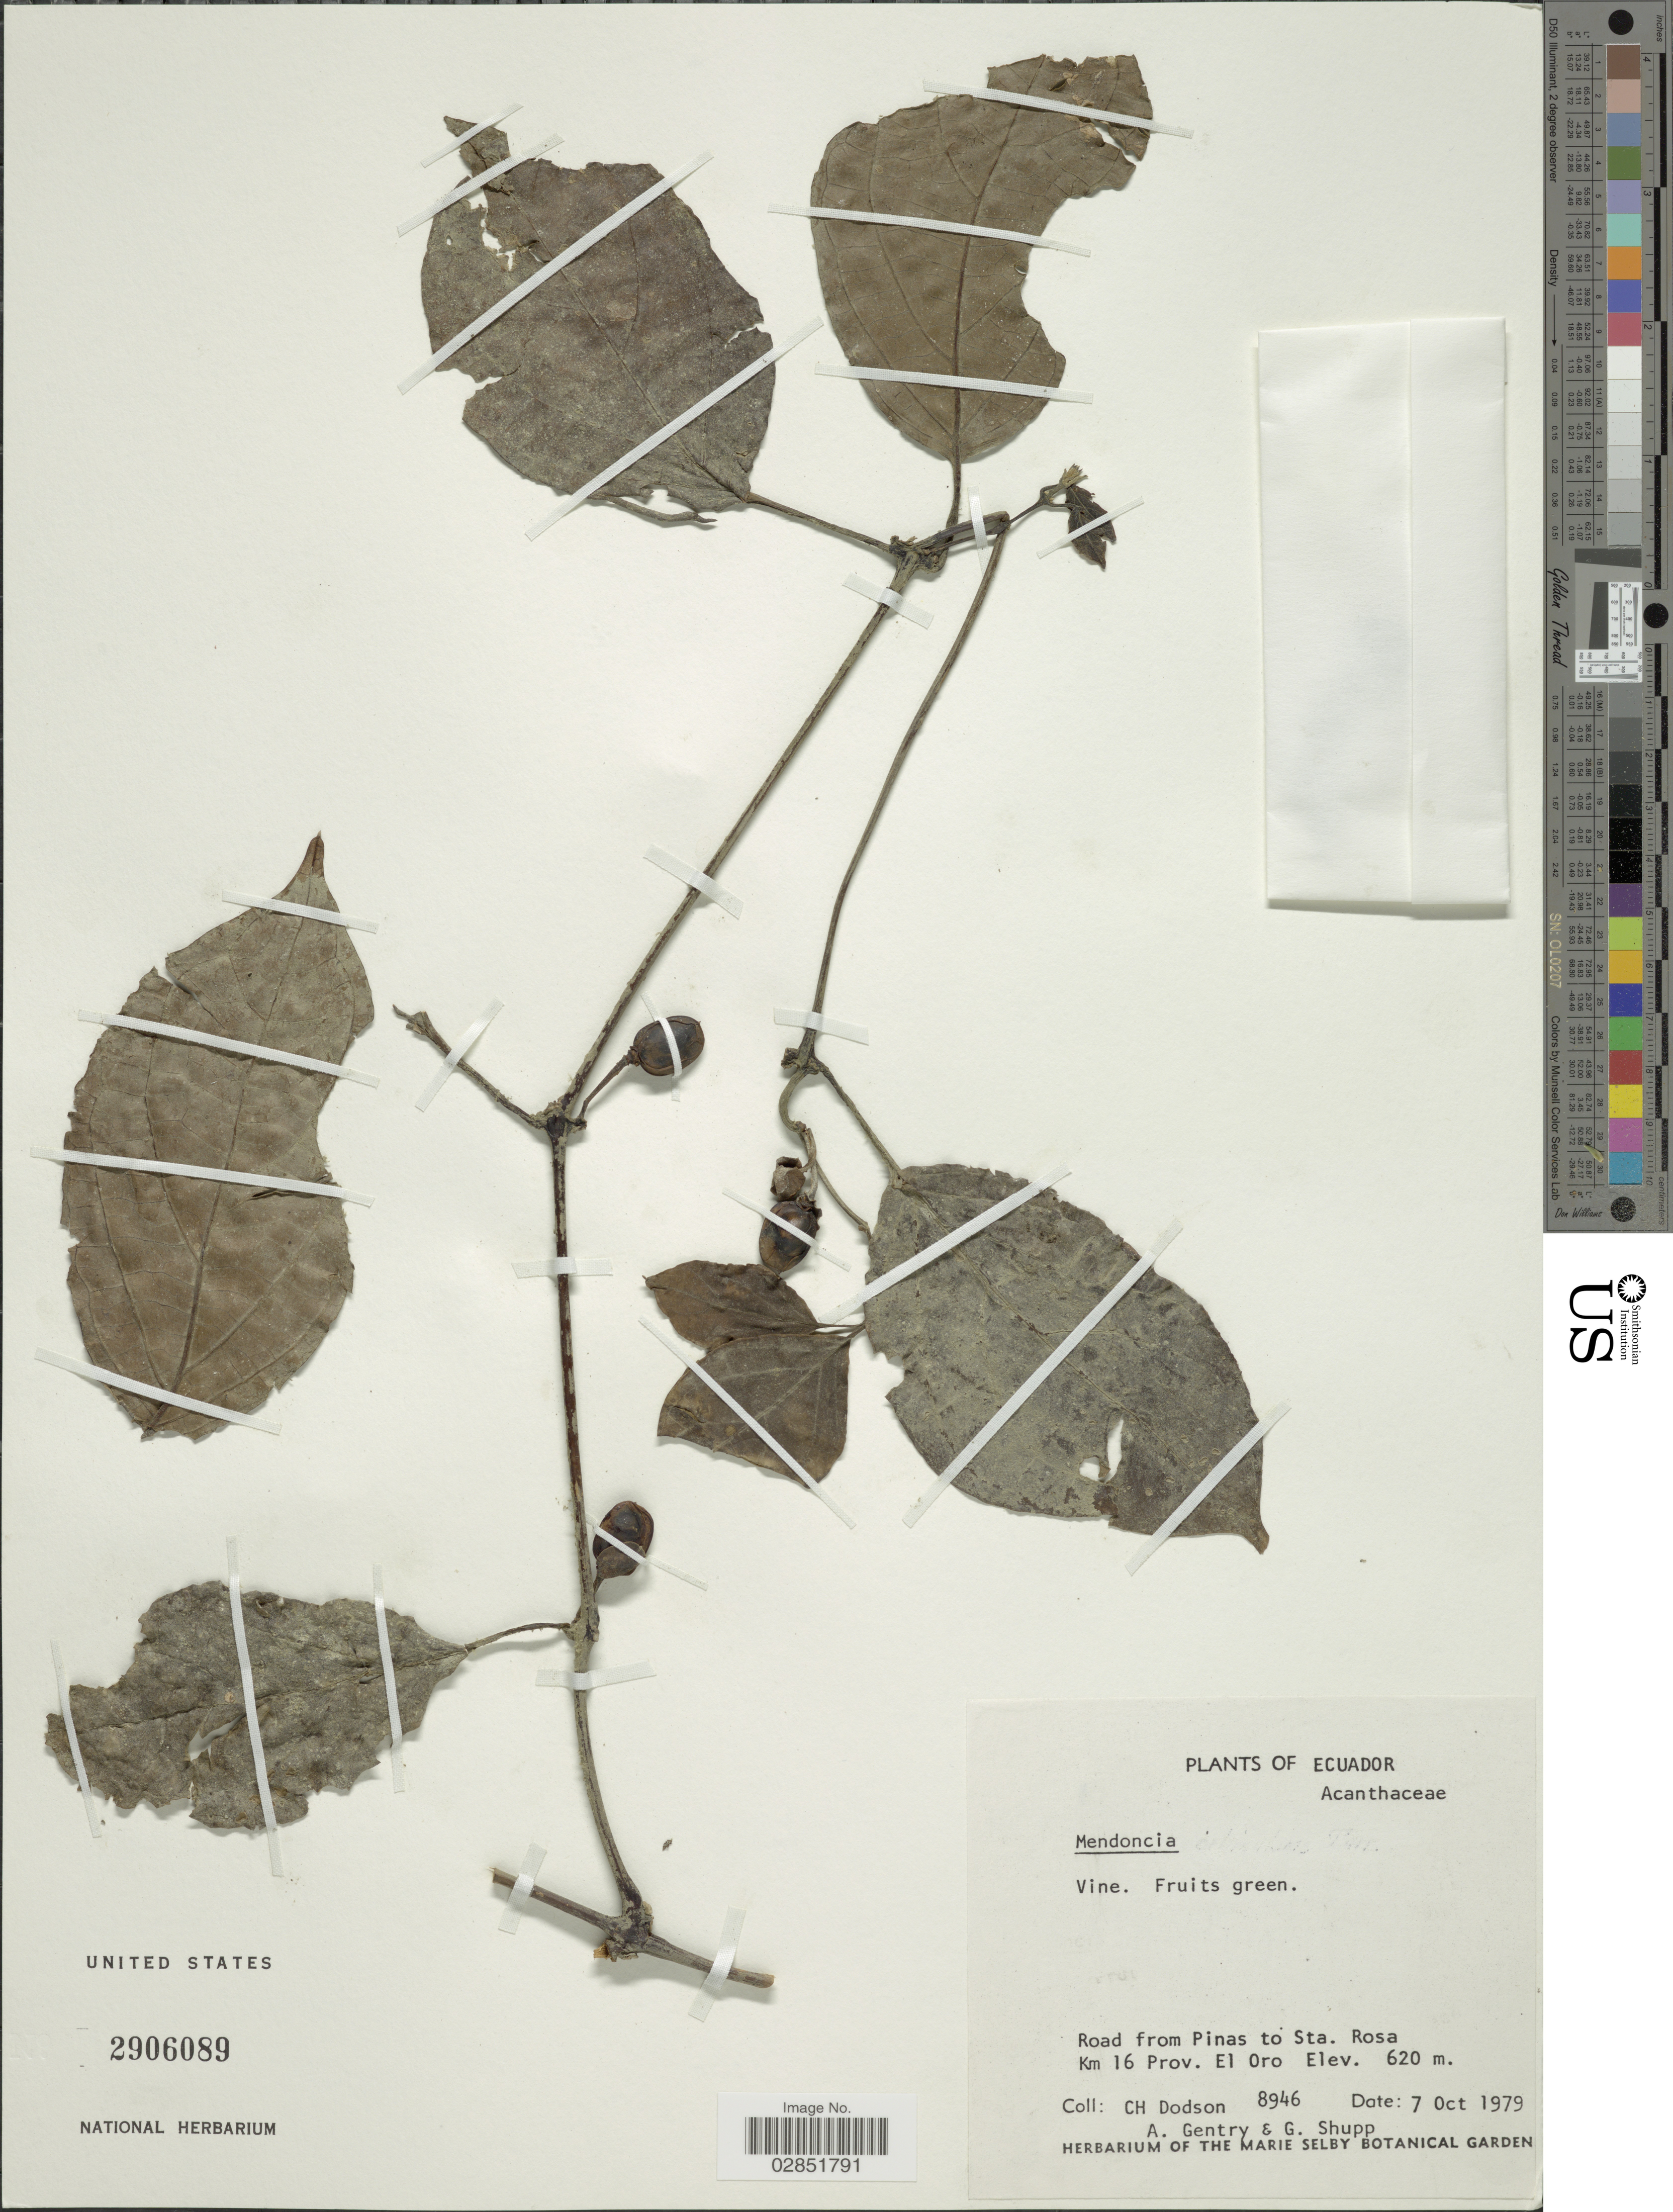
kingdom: Plantae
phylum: Tracheophyta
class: Magnoliopsida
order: Lamiales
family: Acanthaceae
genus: Mendoncia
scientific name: Mendoncia sp.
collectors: C. H. Dodson, A. H. Gentry & G. Shupp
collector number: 8946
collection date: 1979-10-07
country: Ecuador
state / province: El Oro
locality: Road from Pinas to Sta. Rosa, Km 16 Prov. El Oro.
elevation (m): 620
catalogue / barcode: US 2906089